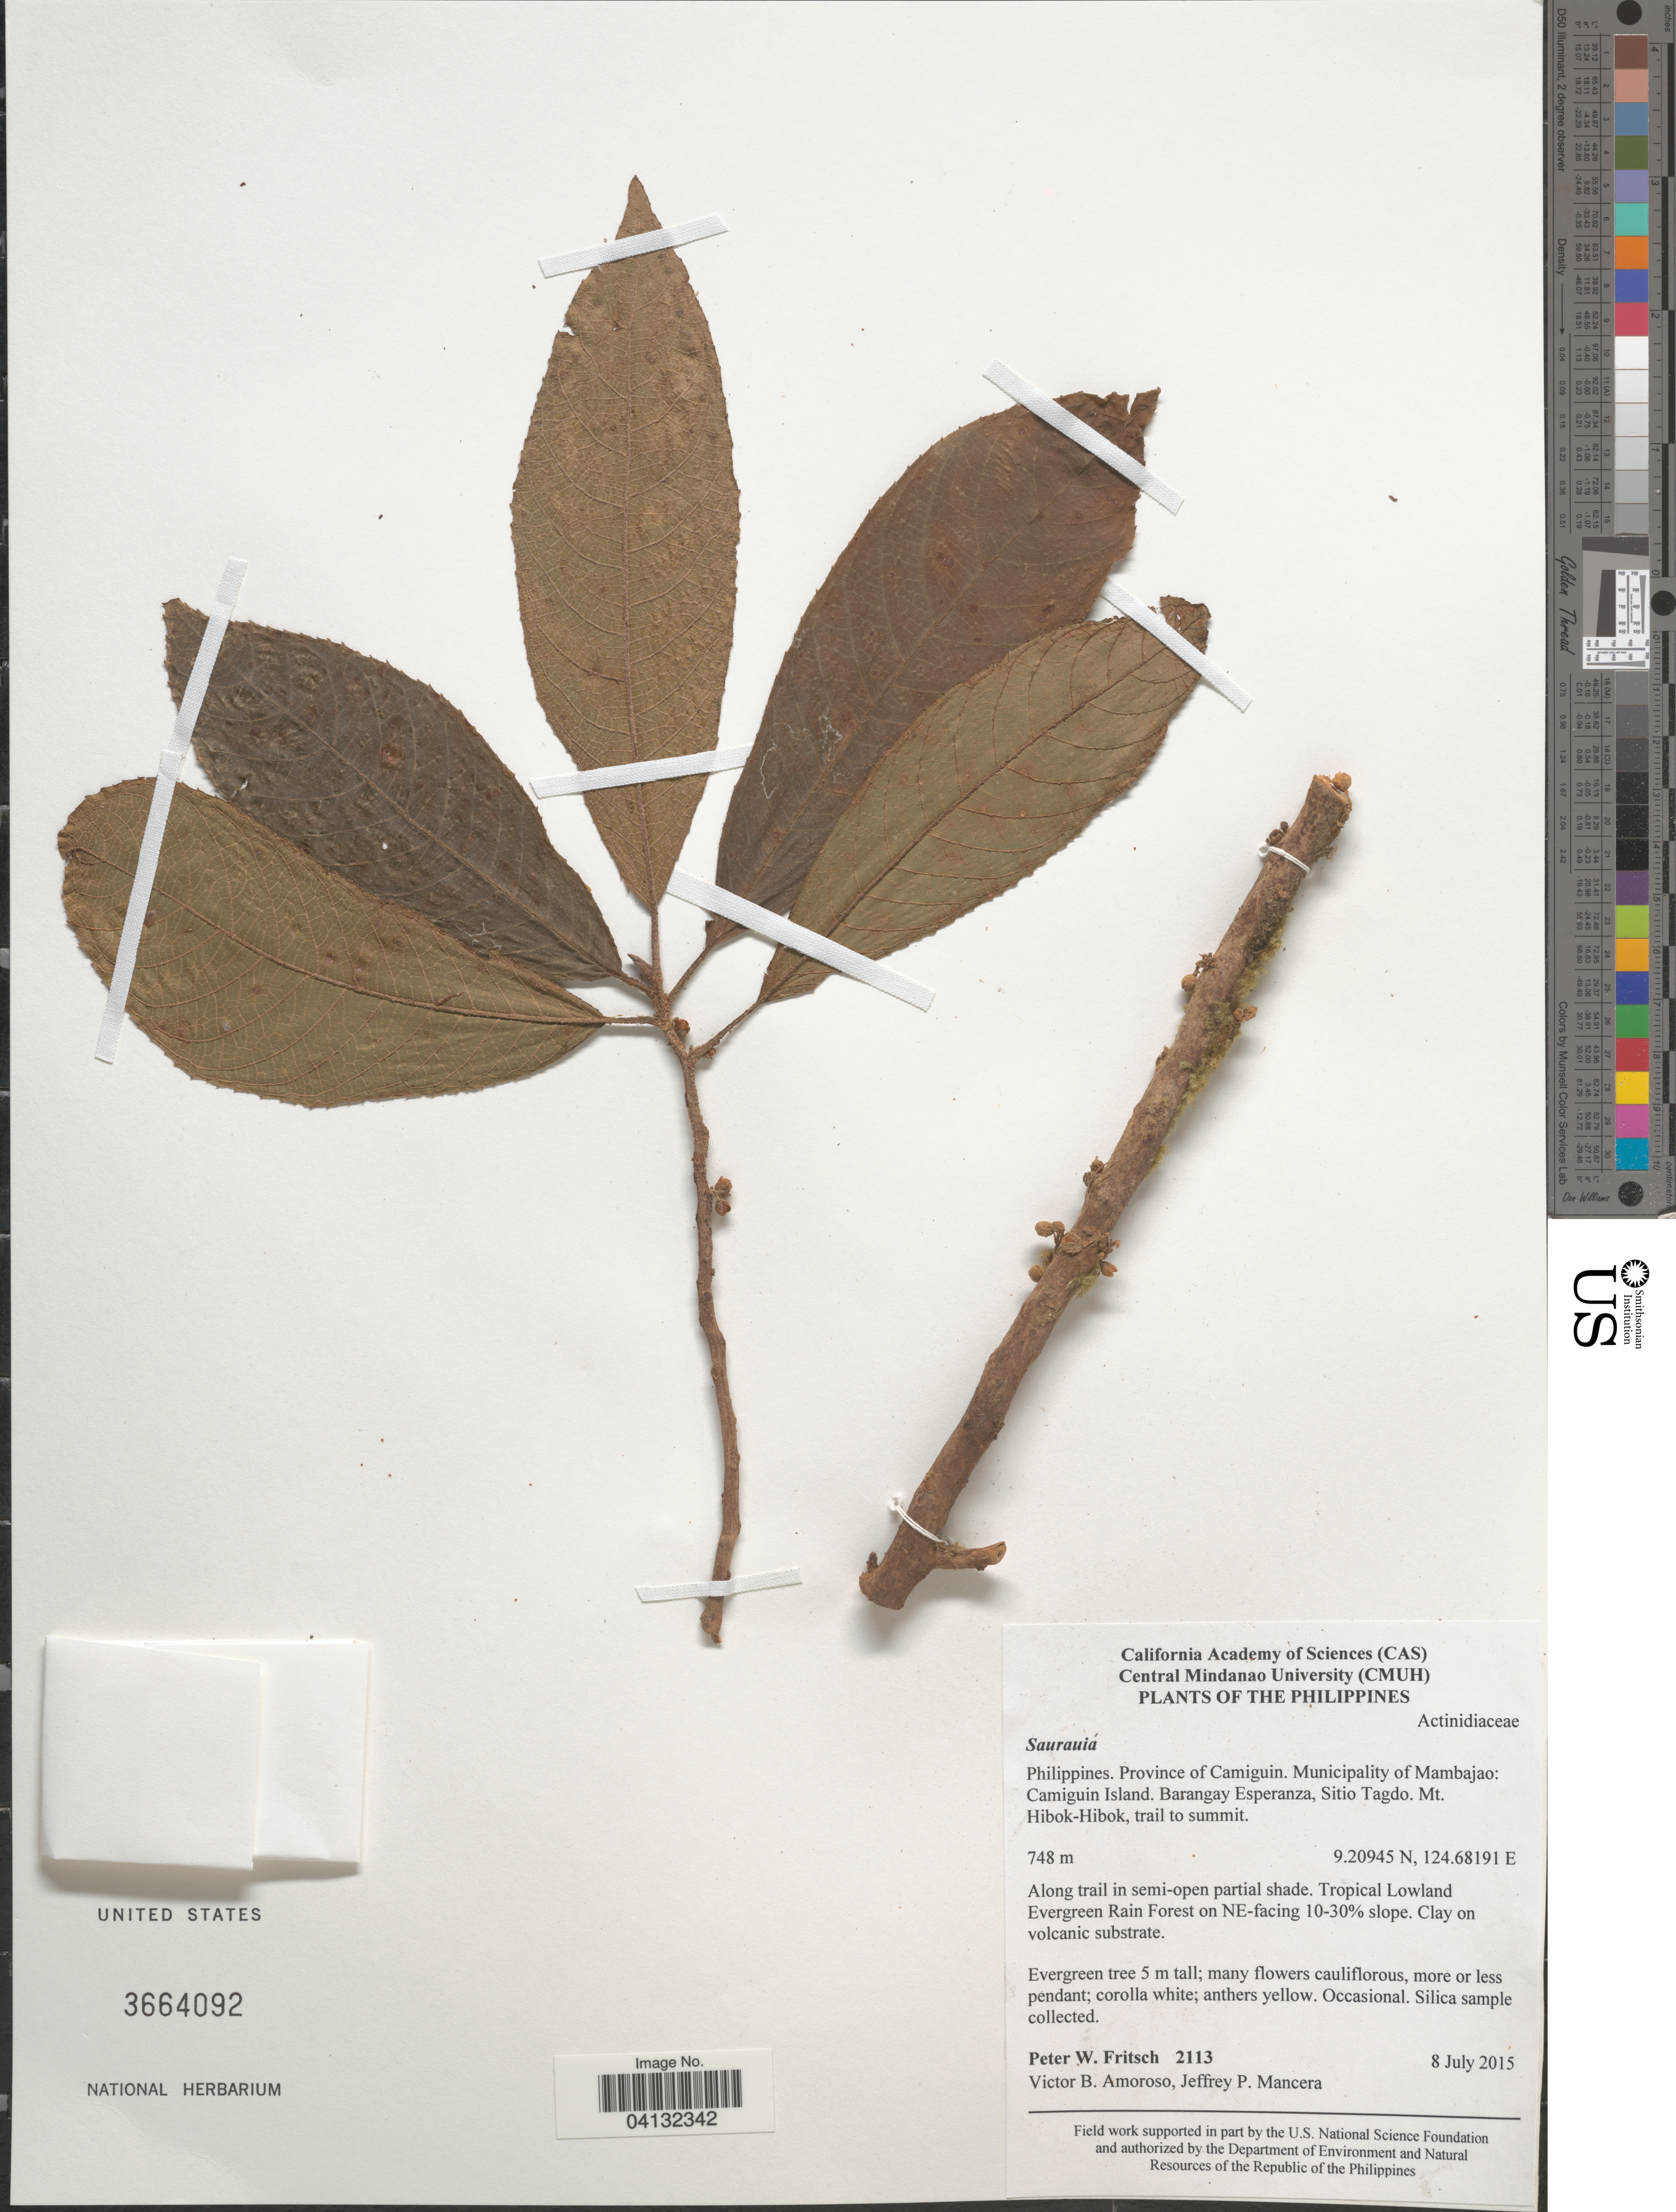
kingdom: Plantae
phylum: Tracheophyta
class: Magnoliopsida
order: Ericales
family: Actinidiaceae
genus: Saurauia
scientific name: Saurauia sp.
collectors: P. W. Fritsch, V. Amoroso & J. Mancera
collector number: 2113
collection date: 2015-07-08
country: Philippines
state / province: Northern Mindanao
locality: Province of Camiguin. Municipality of Mambajao: Camiguin Island. Barangay Esperanza, Sitio Tagdo. Mt. Hibok-Hibok, trail to summit. Tropical Lowland Evergreen Rain Forest on NE-facing 10-30% slope.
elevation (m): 748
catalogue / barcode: US 3664092